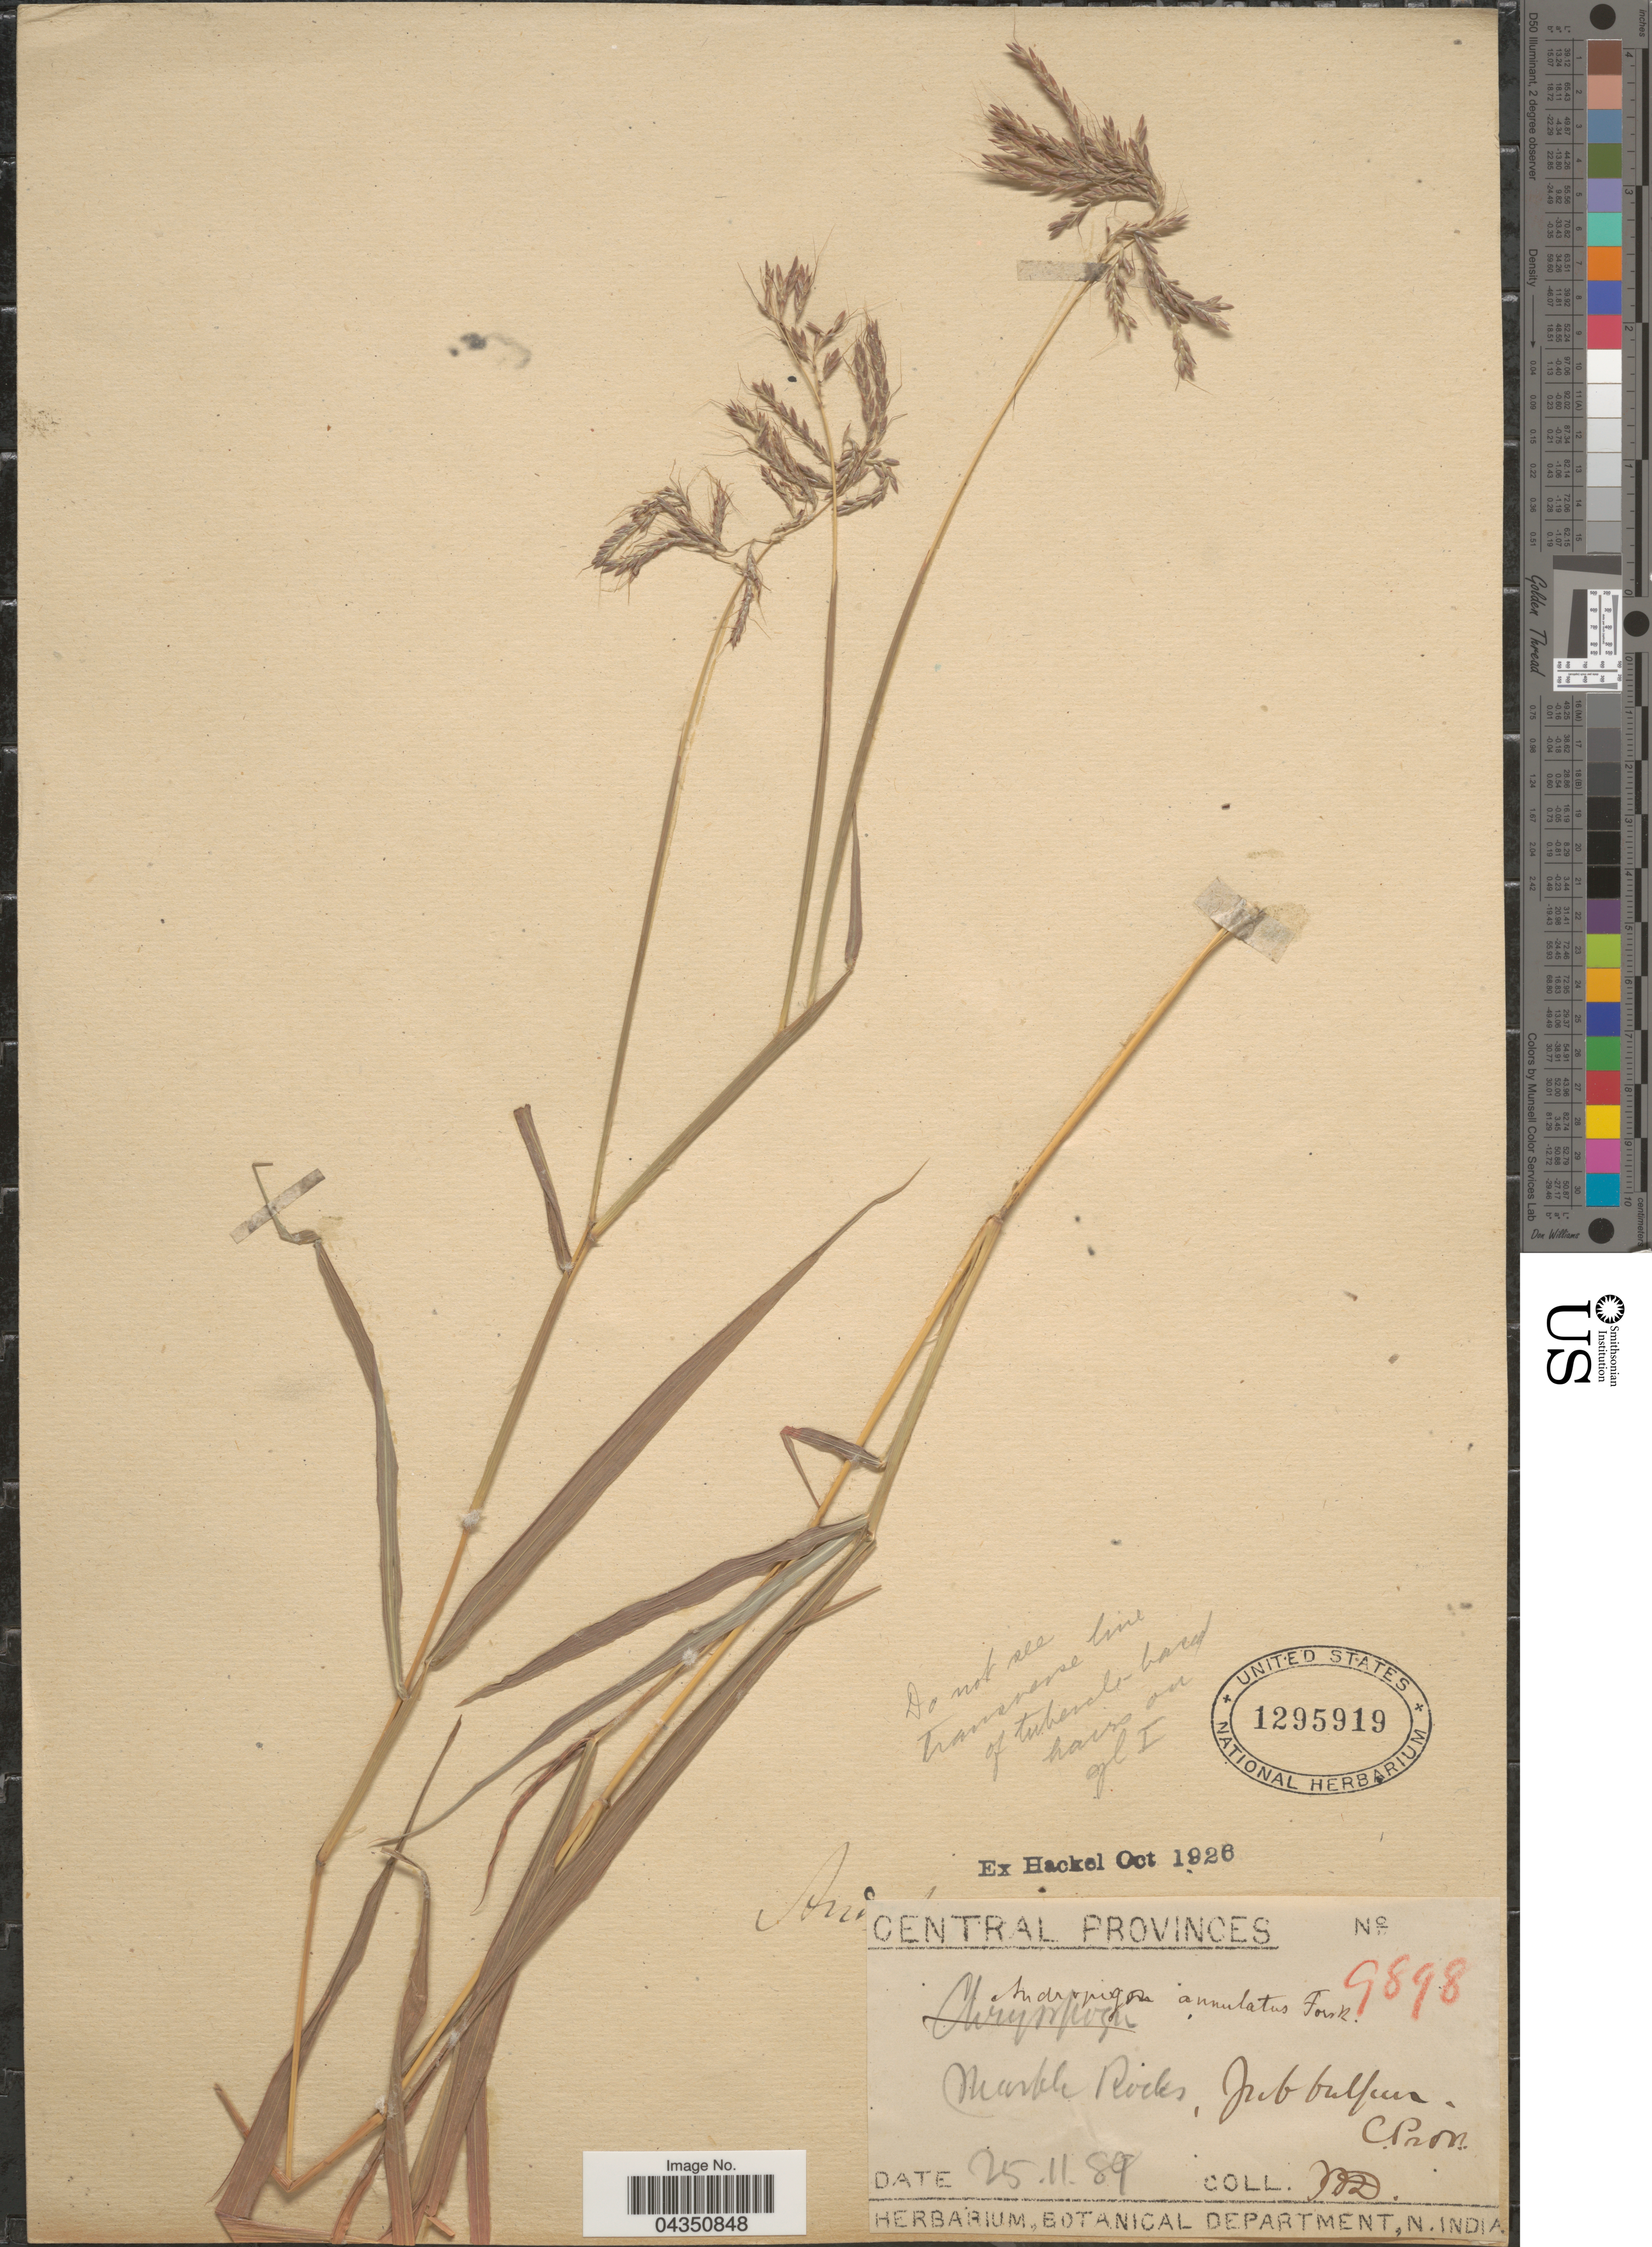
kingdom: Plantae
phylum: Tracheophyta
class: Liliopsida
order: Poales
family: Poaceae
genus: Dichanthium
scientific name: Dichanthium annulatum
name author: (Forssk.) Stapf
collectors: J. J. D.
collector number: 9898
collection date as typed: Transcribed d/m/y: 25/11/89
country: India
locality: Central Provinces. Marble Rocks, Jubbulpore. C.Prov.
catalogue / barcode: US 1295919